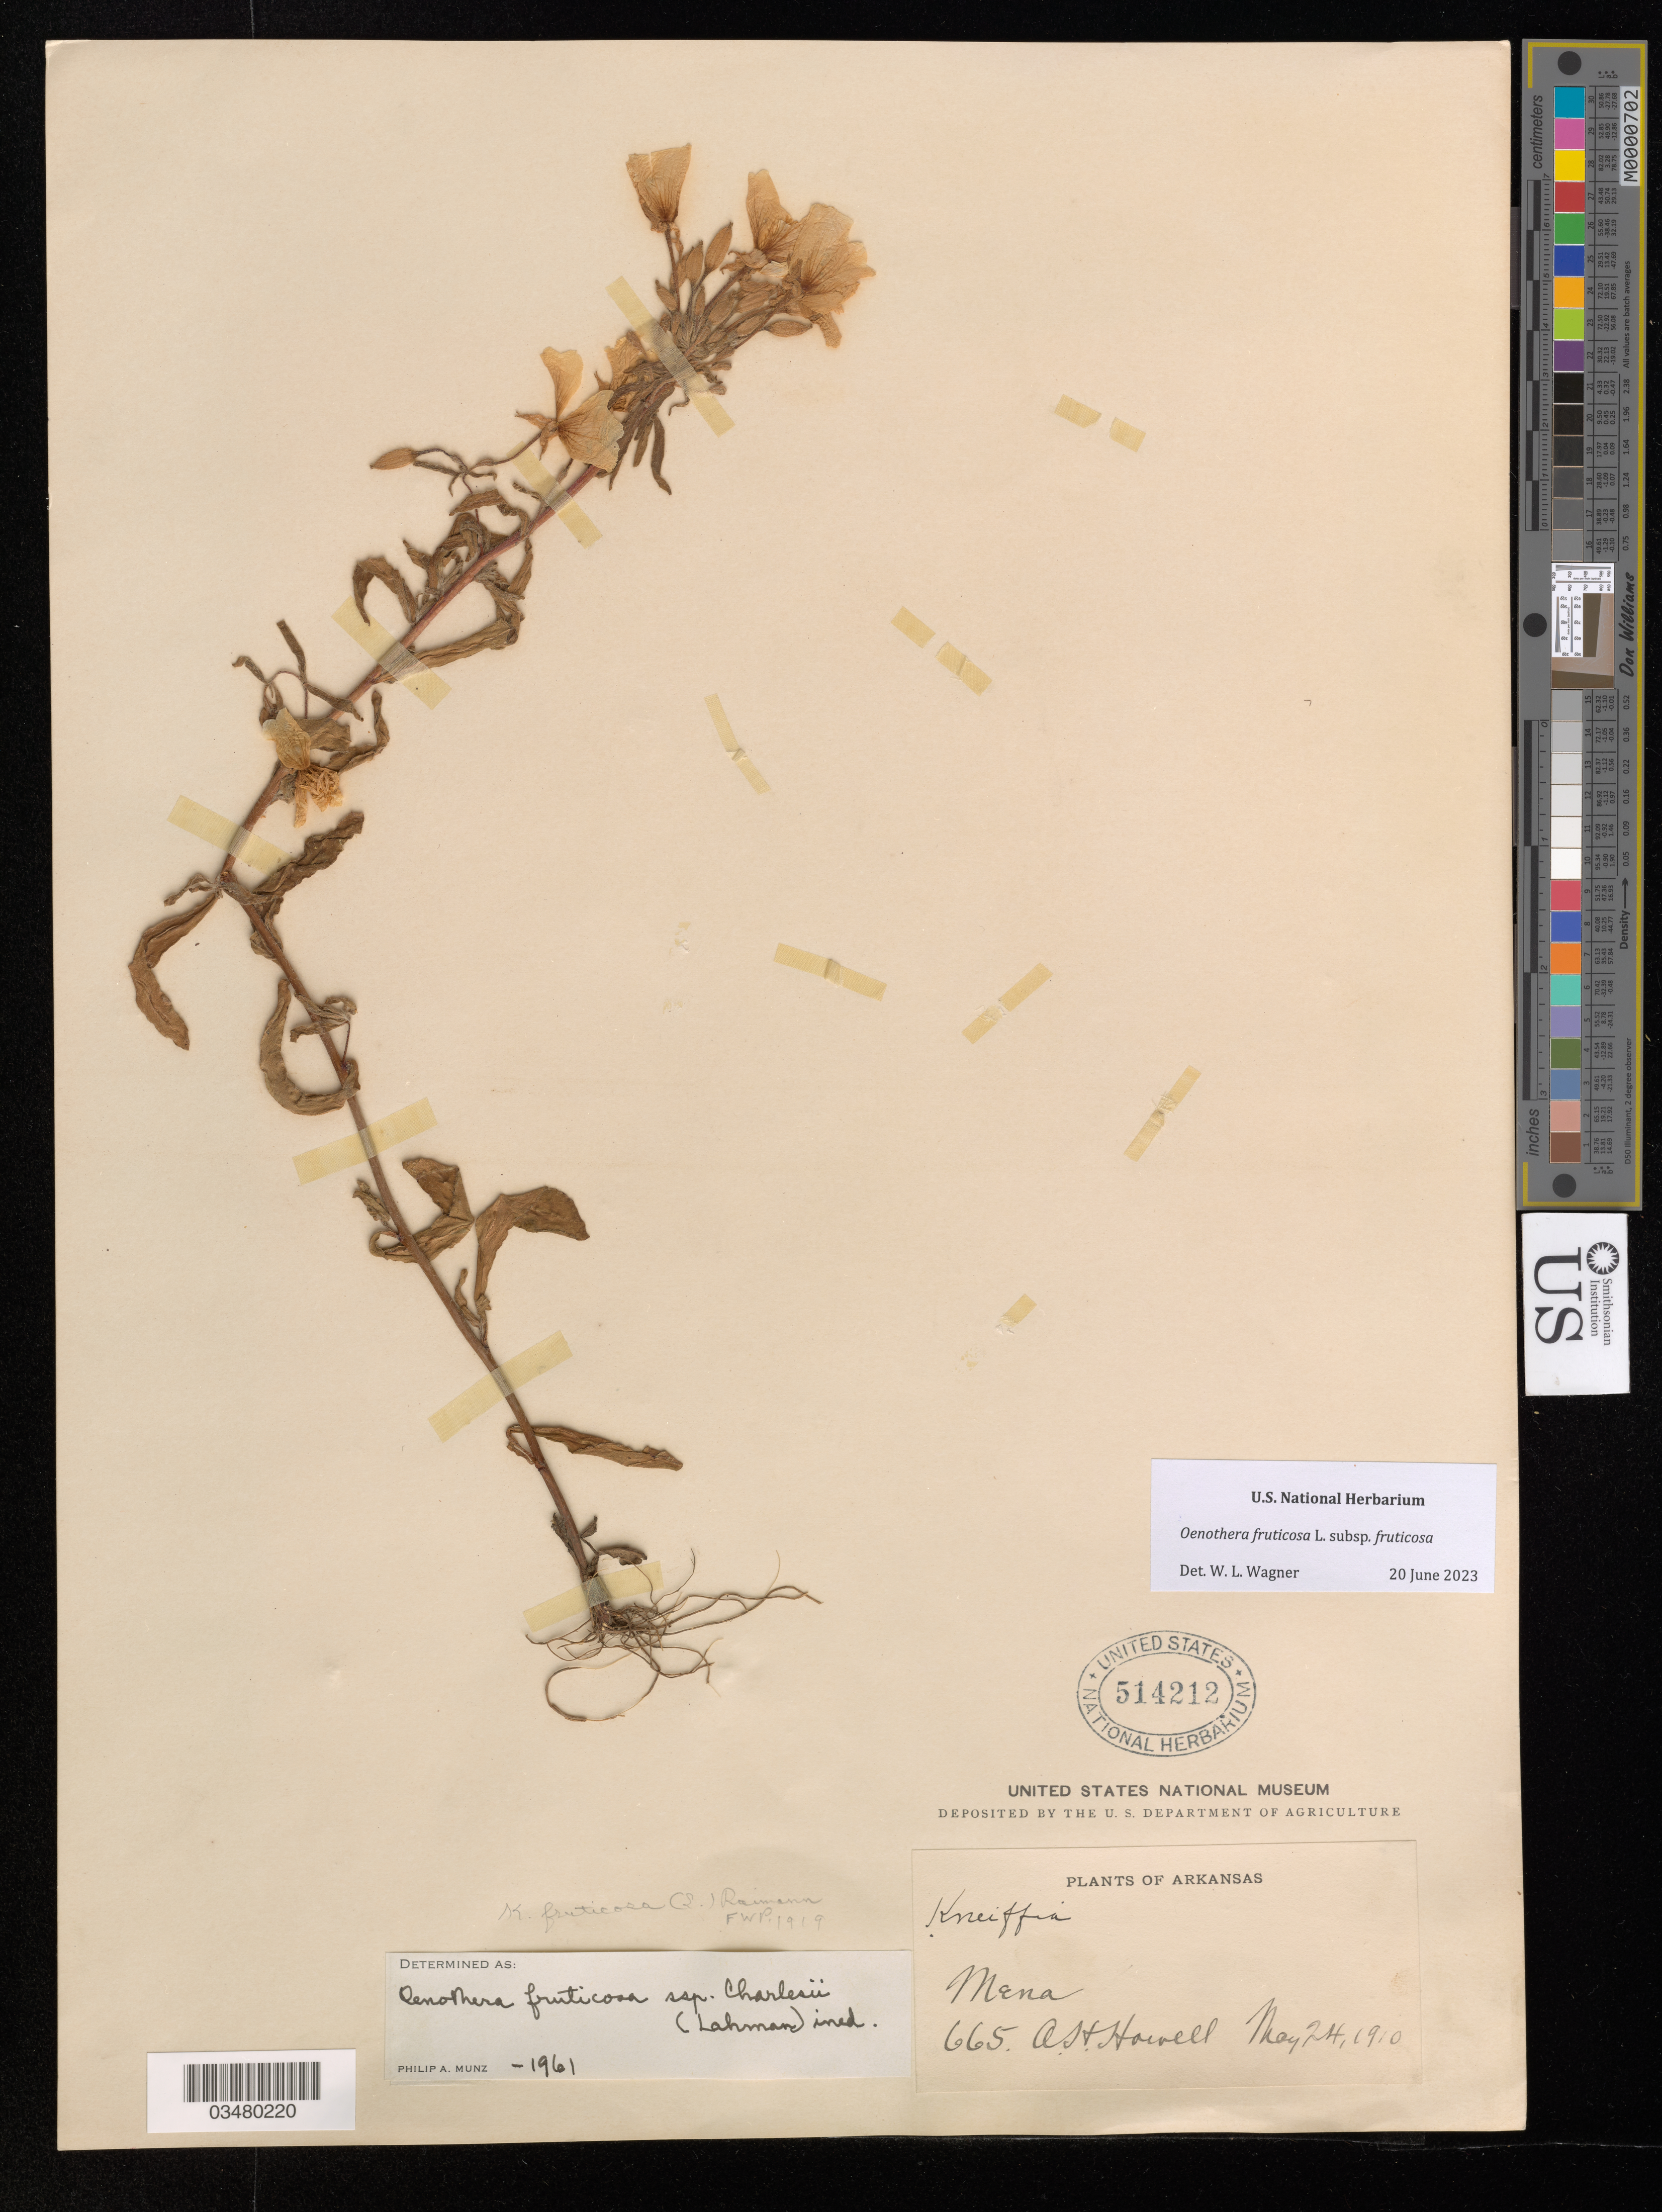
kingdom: Plantae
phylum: Tracheophyta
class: Magnoliopsida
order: Myrtales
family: Onagraceae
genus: Oenothera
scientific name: Oenothera fruticosa subsp. fruticosa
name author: L.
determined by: Wagner, W. L., (BOT), Smithsonian Institution - National Museum of Natural History (UNITED STATES)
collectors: A. Howell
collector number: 665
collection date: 1910-05-24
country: United States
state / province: Arkansas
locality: Mena.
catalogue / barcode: US 514212